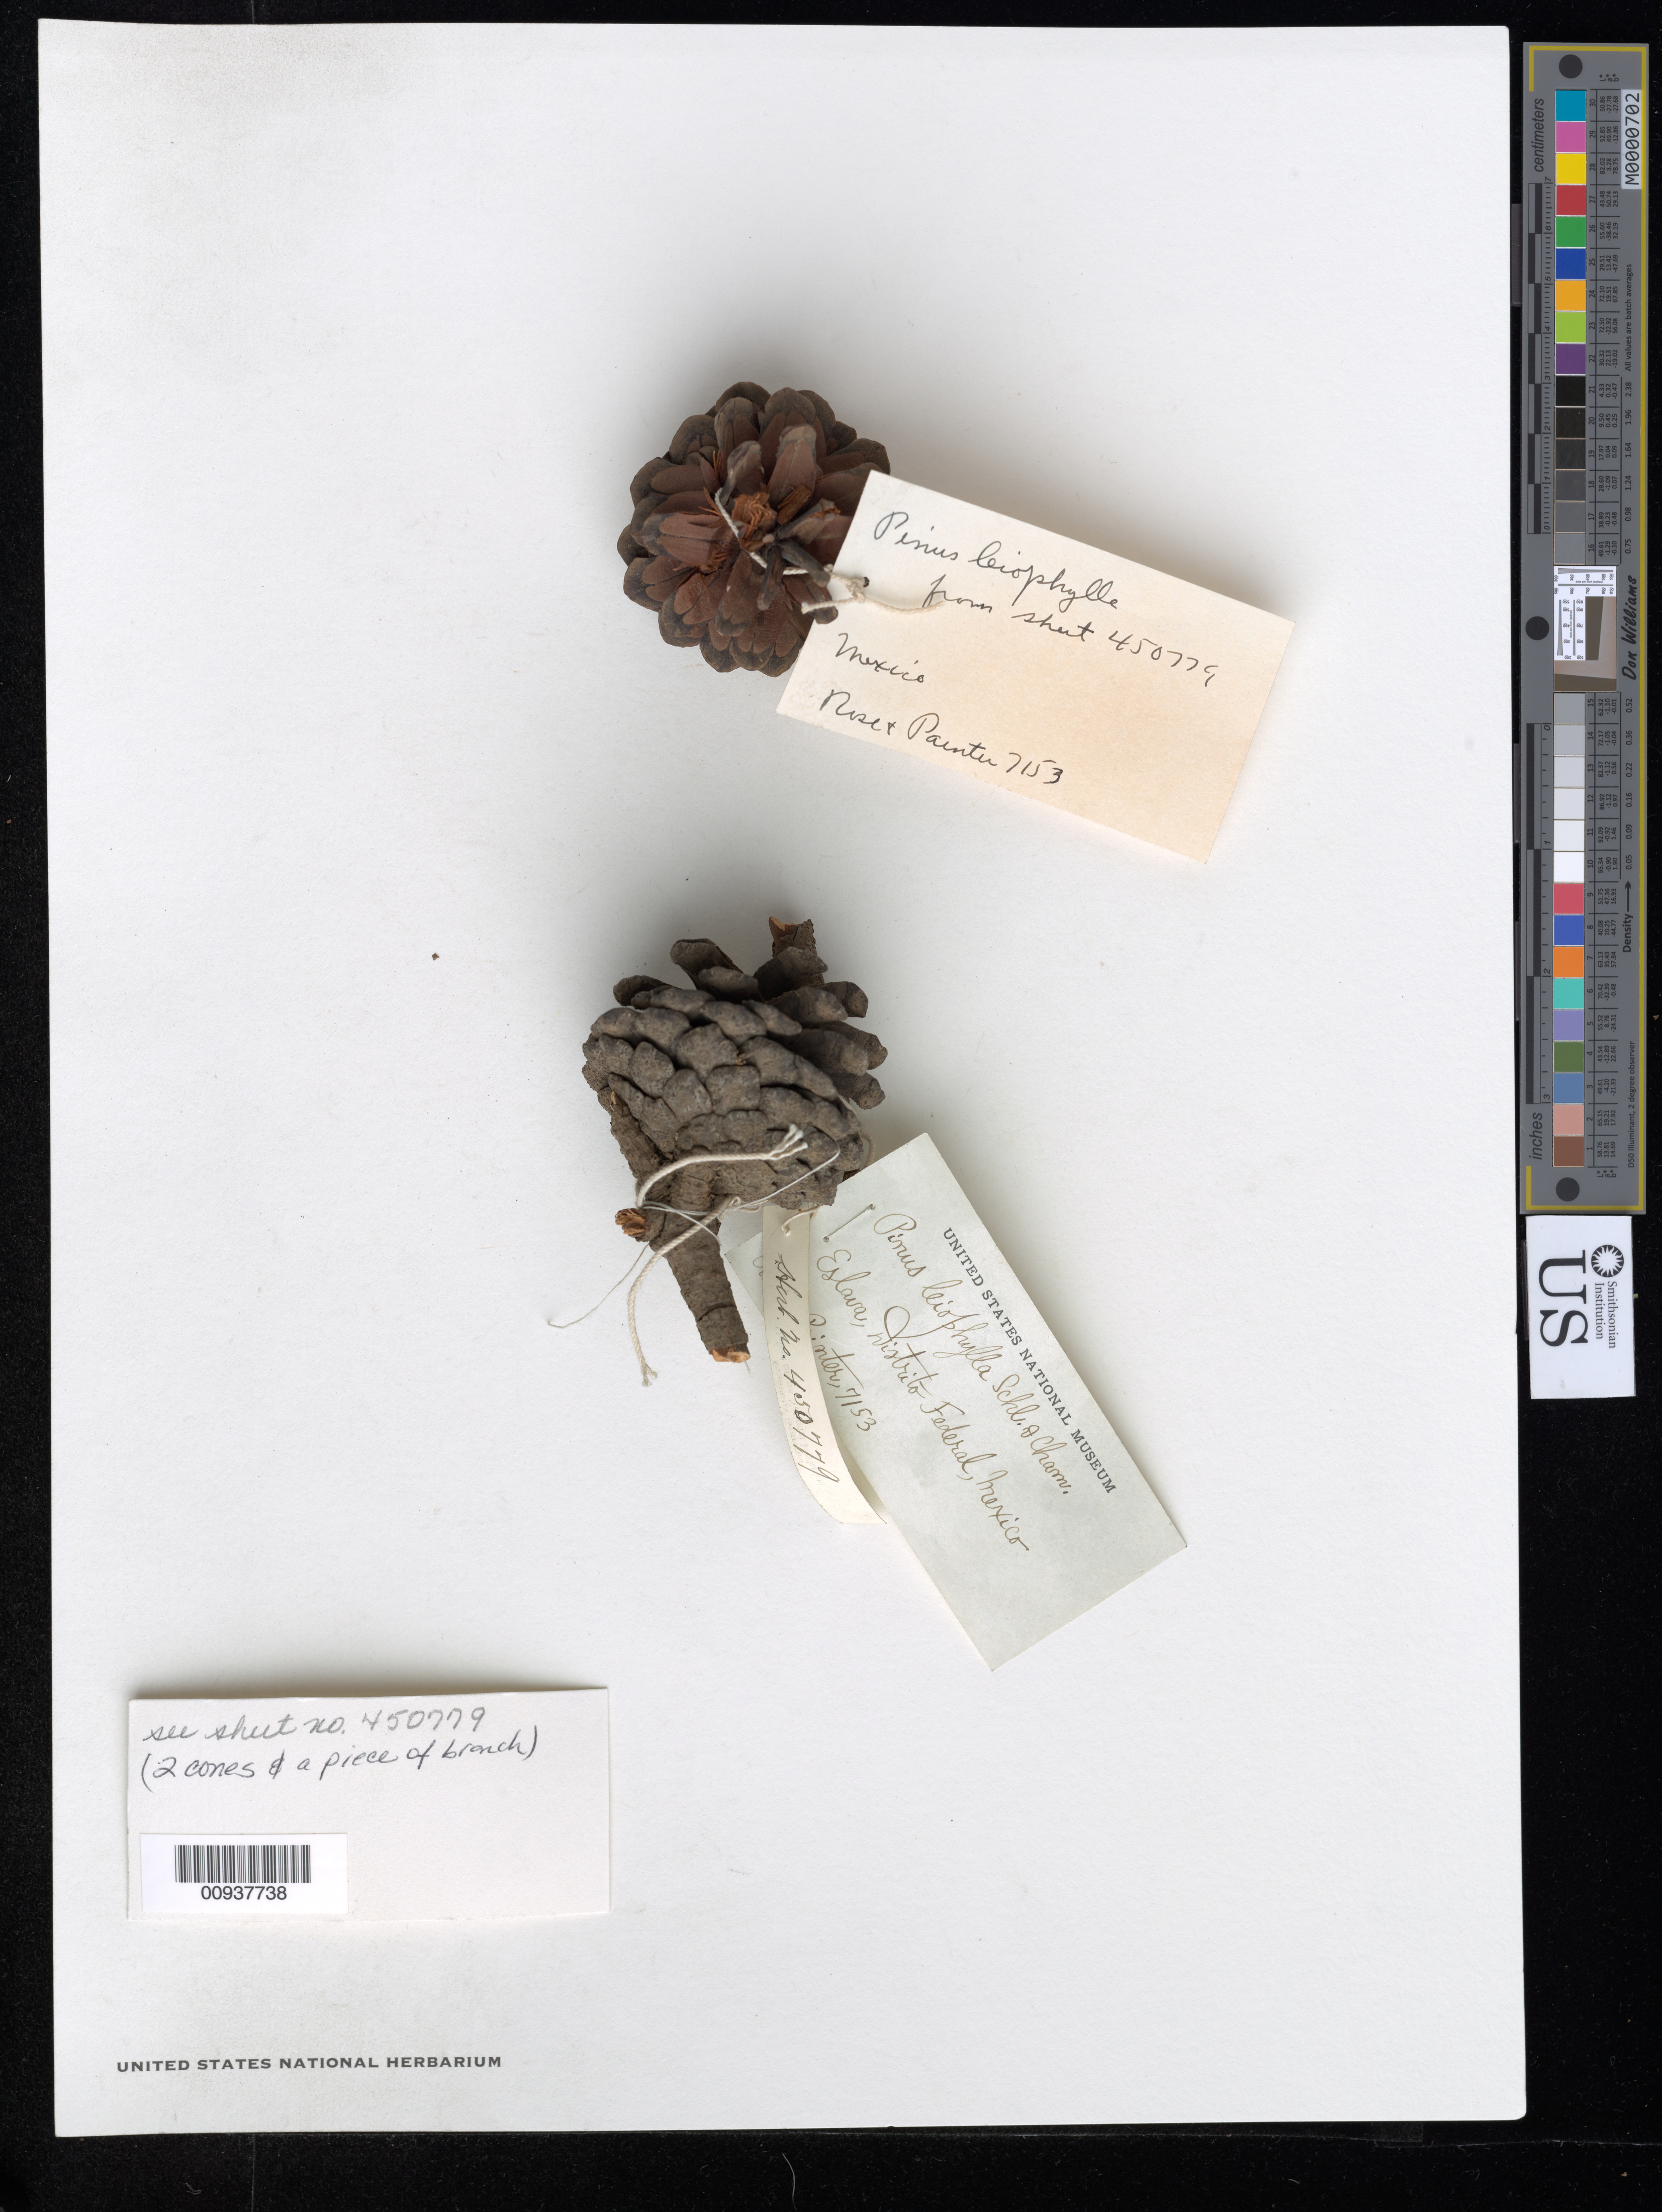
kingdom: Plantae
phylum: Tracheophyta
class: Pinopsida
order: Pinales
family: Pinaceae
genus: Pinus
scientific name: Pinus leiophylla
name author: Schiede ex Schltdl. & Cham.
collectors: J. N. Rose & J. H. Painter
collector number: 7153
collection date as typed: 17 Sep 1903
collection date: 1903-09-17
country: Mexico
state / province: Distrito Federal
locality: Near Eslava, Valley of Mexico.